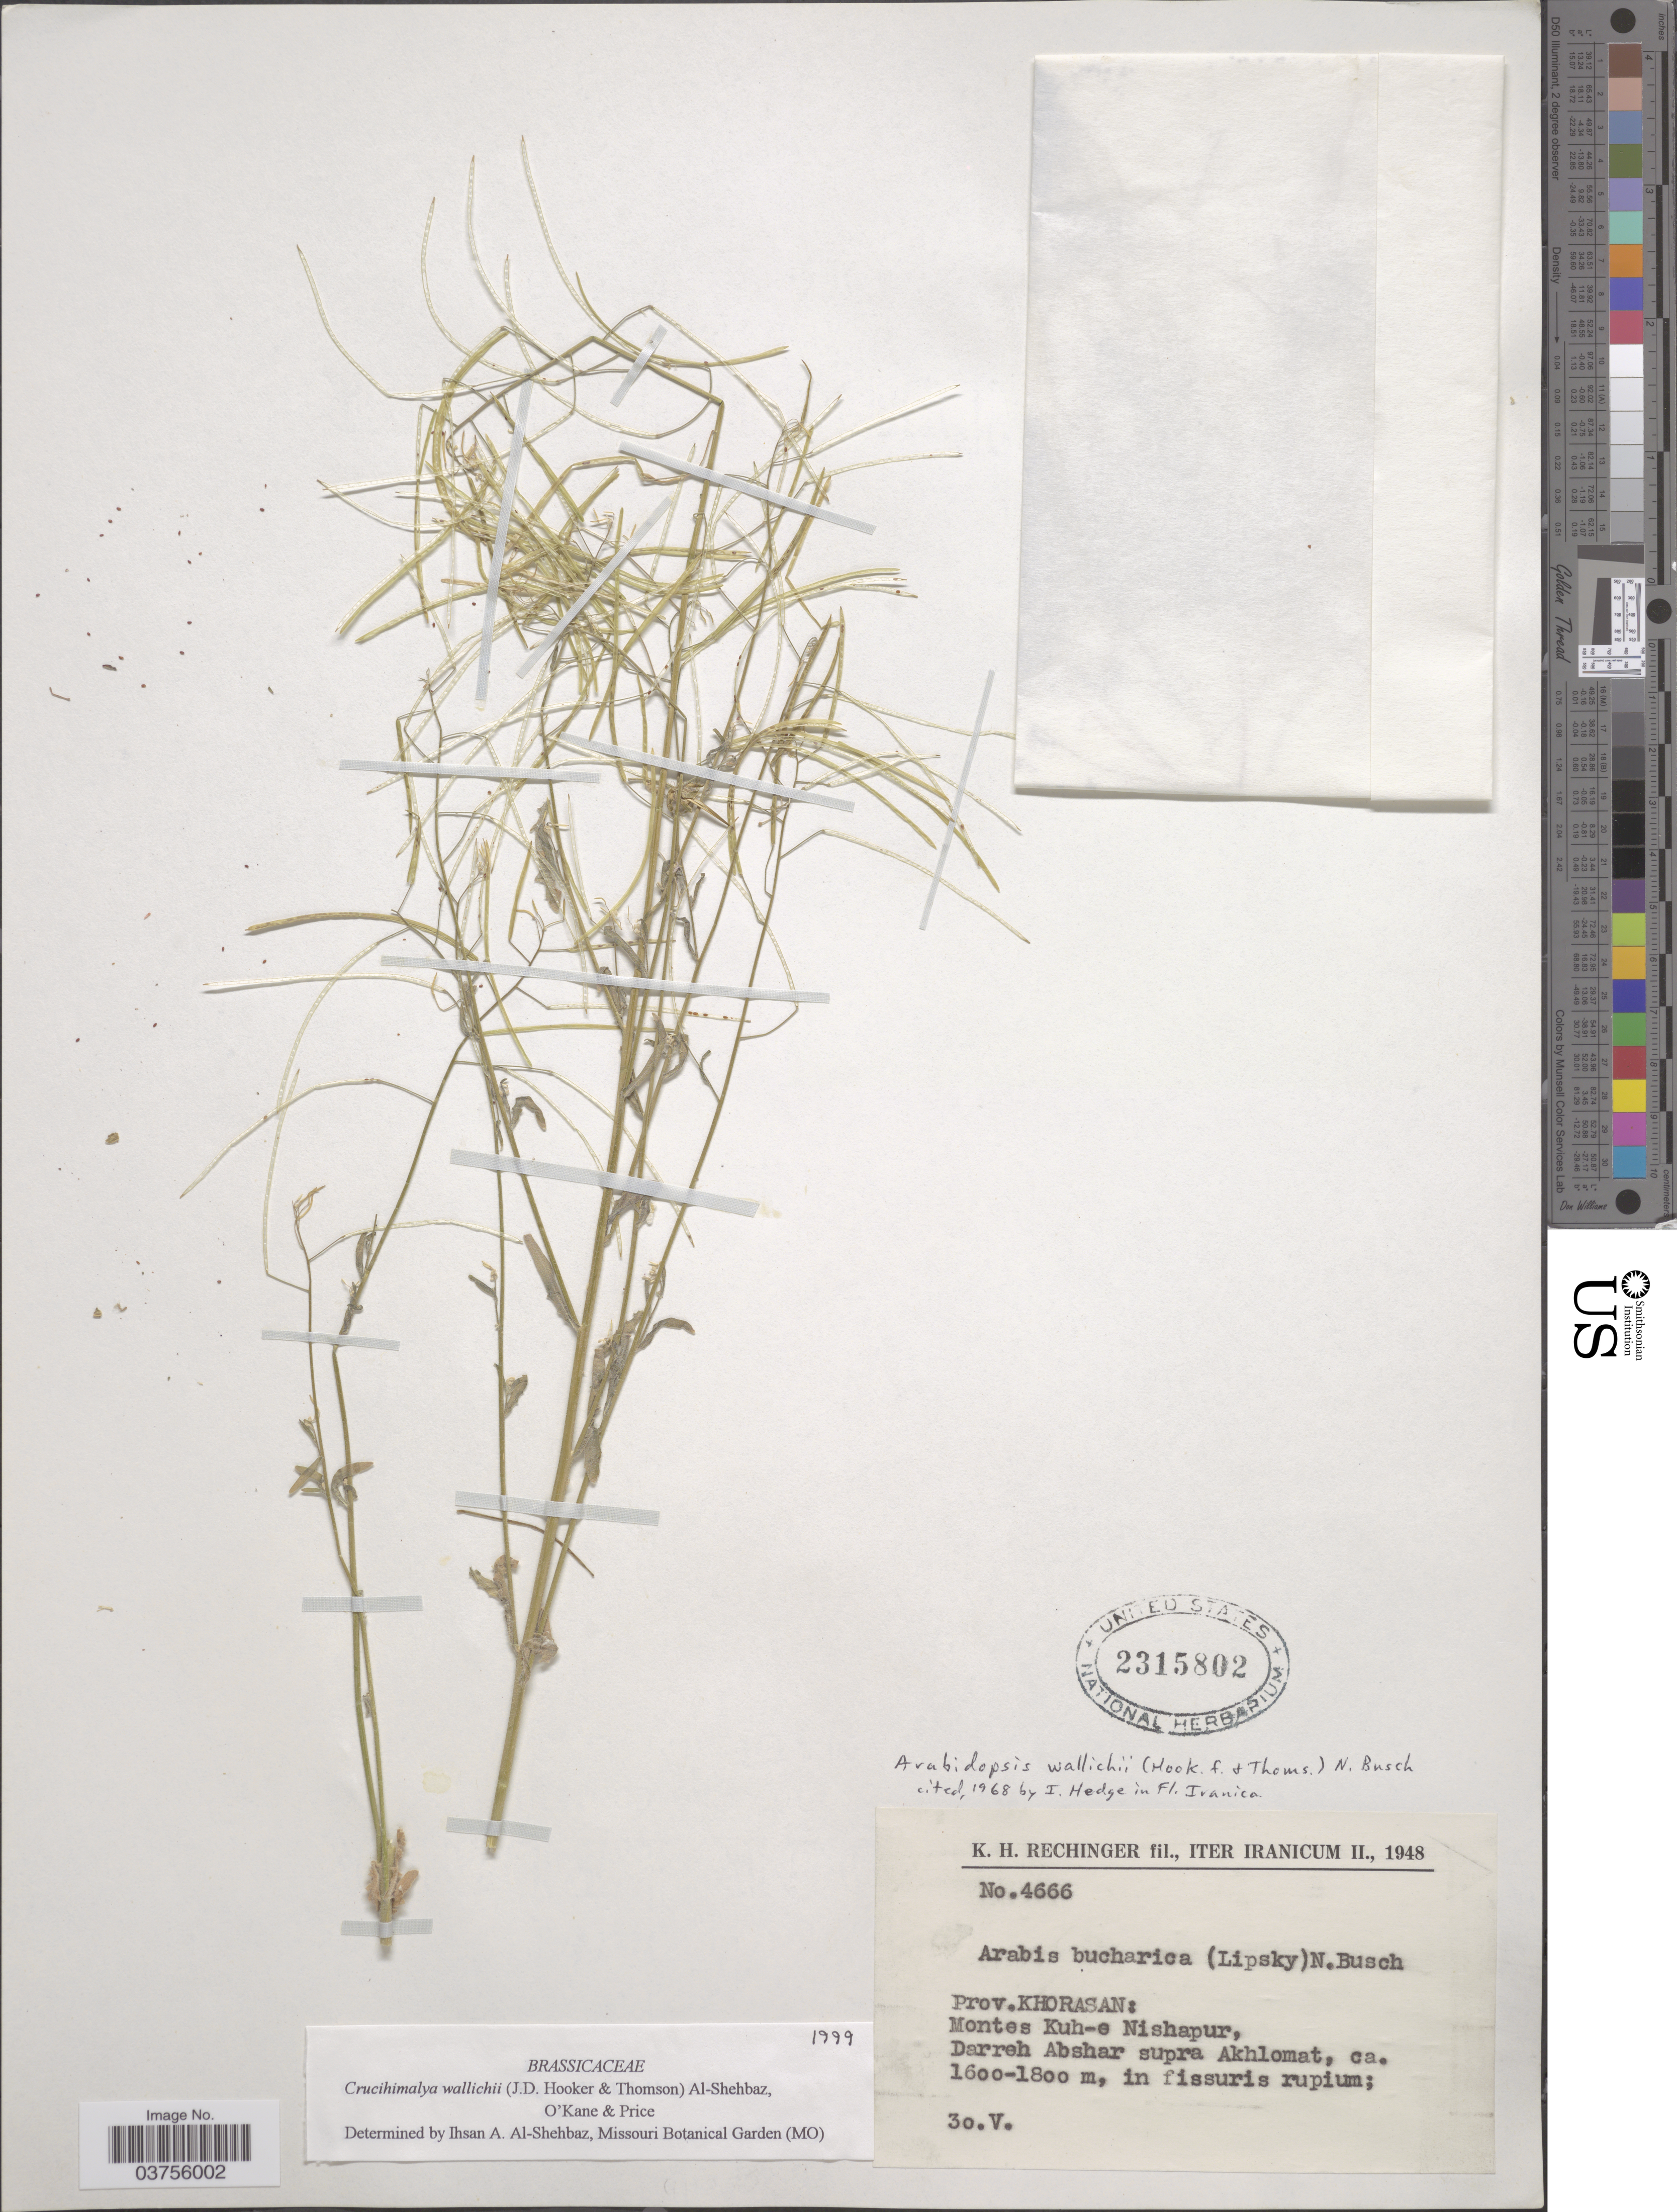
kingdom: Plantae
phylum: Tracheophyta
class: Magnoliopsida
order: Brassicales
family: Brassicaceae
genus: Crucihimalaya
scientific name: Crucihimalaya wallichii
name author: (Hook. f. & Thomson) Al-Shehbaz et al.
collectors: K. H. Rechinger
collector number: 4666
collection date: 1948-05-30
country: Iran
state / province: Khorasan [obsolete]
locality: Iter Iranicum II [unsure placement]. Prov. Khorasan: Montes Kuh-e Nishapur, Darreh Abshar supra Akhlomat.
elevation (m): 1600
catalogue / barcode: US 2315802